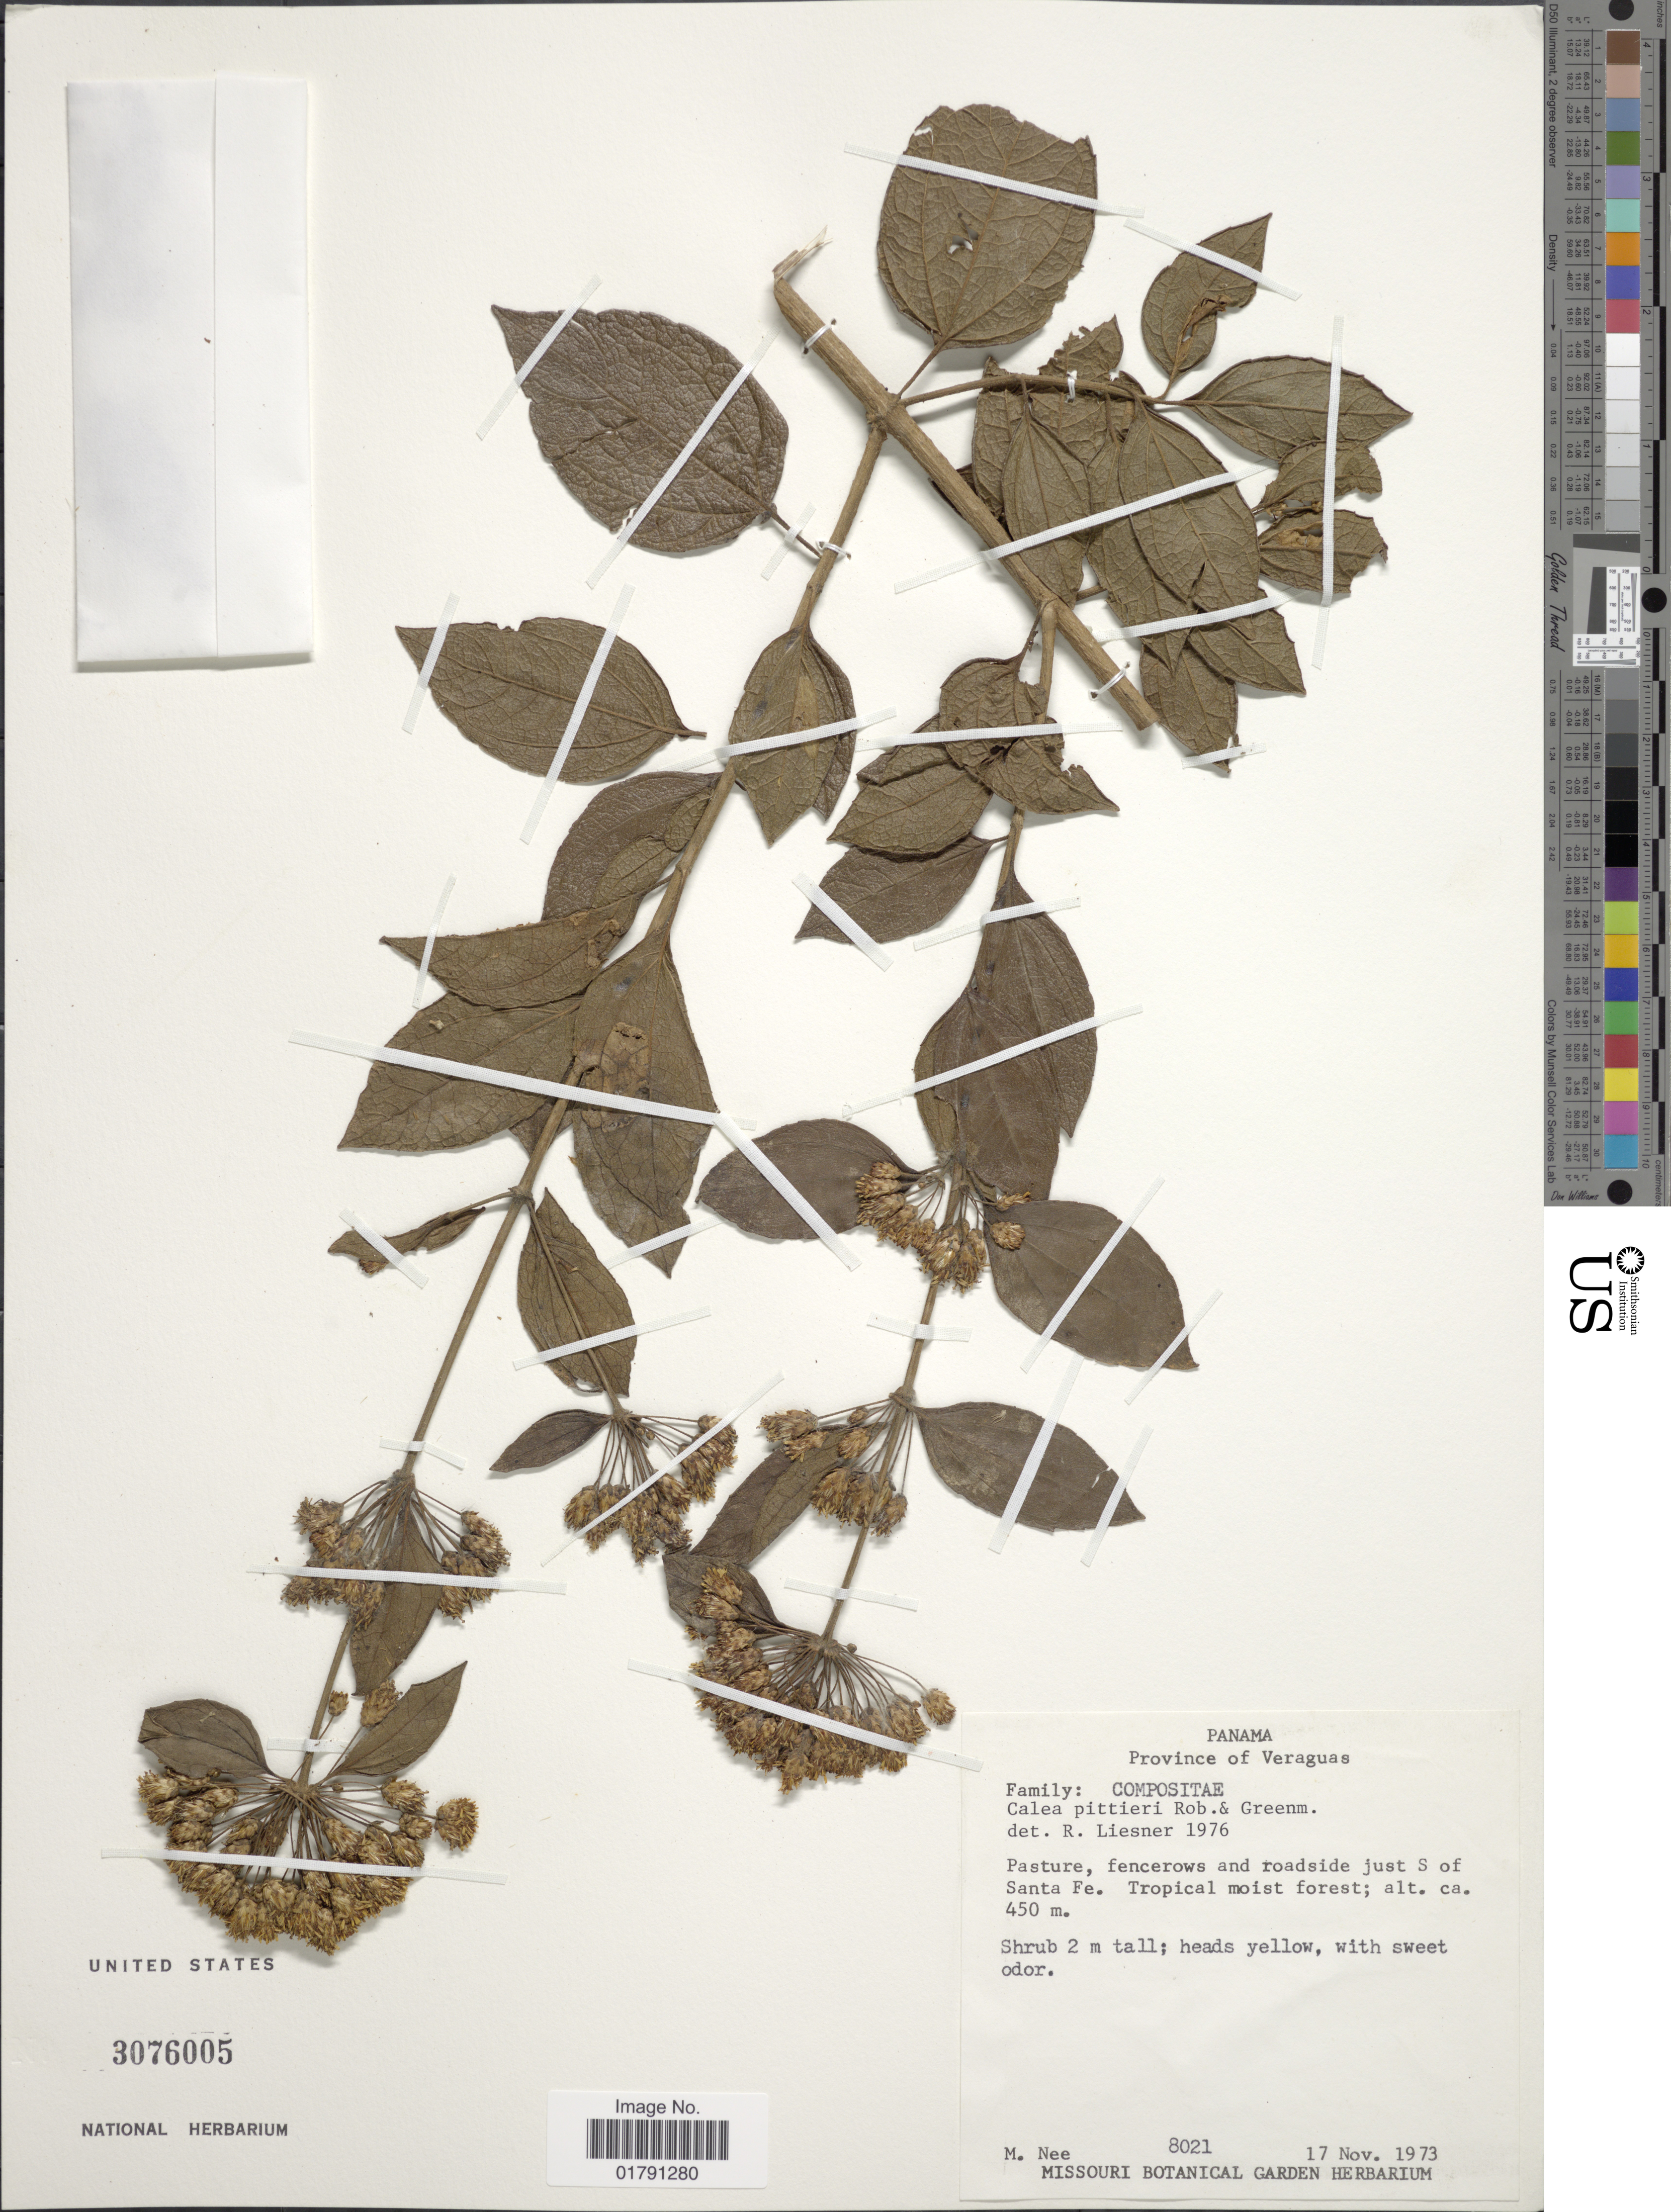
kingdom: Plantae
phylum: Tracheophyta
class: Magnoliopsida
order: Asterales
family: Asteraceae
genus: Calea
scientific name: Calea prunifolia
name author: Kunth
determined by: Bueno, Vinicius Resende, (ICN), Universidade Federal do Rio Grande do Sul (BRAZIL)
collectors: M. Nee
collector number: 8021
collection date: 1973-11-17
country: Panama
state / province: Veraguas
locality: Just S of Sante Fe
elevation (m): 450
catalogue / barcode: US 3076005